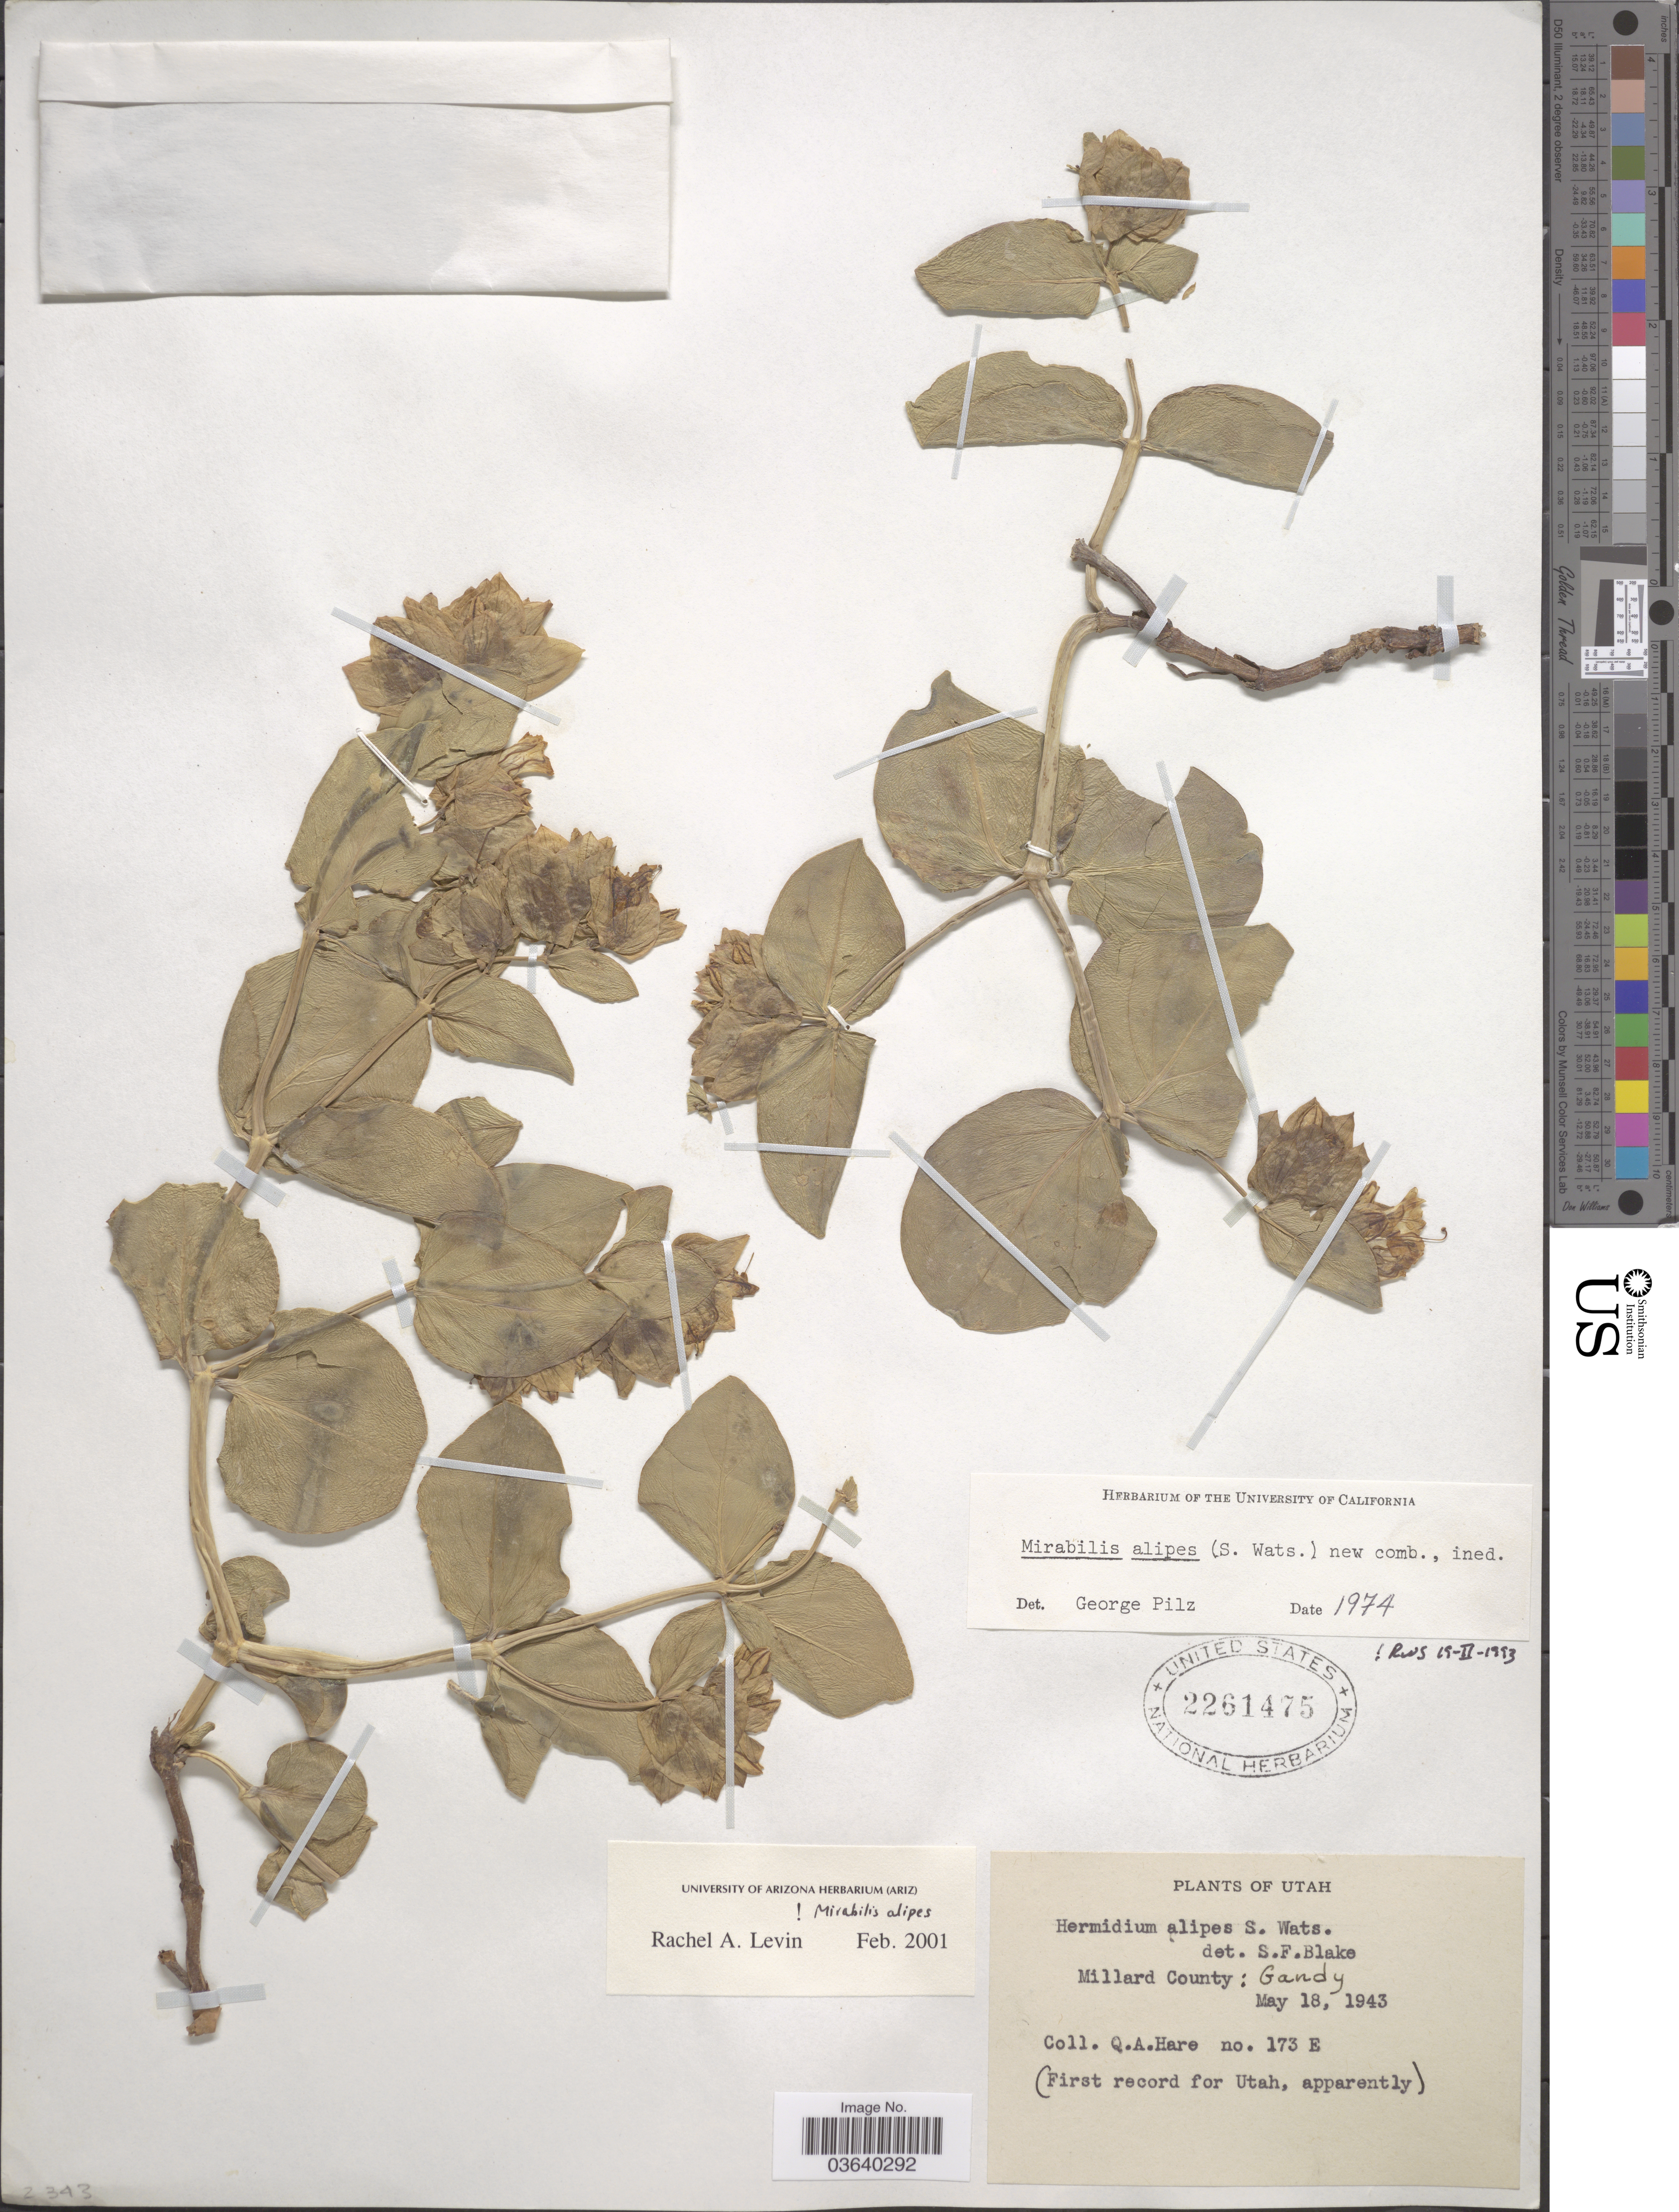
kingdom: Plantae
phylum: Tracheophyta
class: Magnoliopsida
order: Caryophyllales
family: Nyctaginaceae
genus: Mirabilis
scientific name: Mirabilis alipes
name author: (S. Watson) Pilz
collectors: Q. Hare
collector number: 173 E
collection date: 1943-05-18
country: United States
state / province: Utah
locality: Millard County: Gandy.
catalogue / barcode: US 2261475